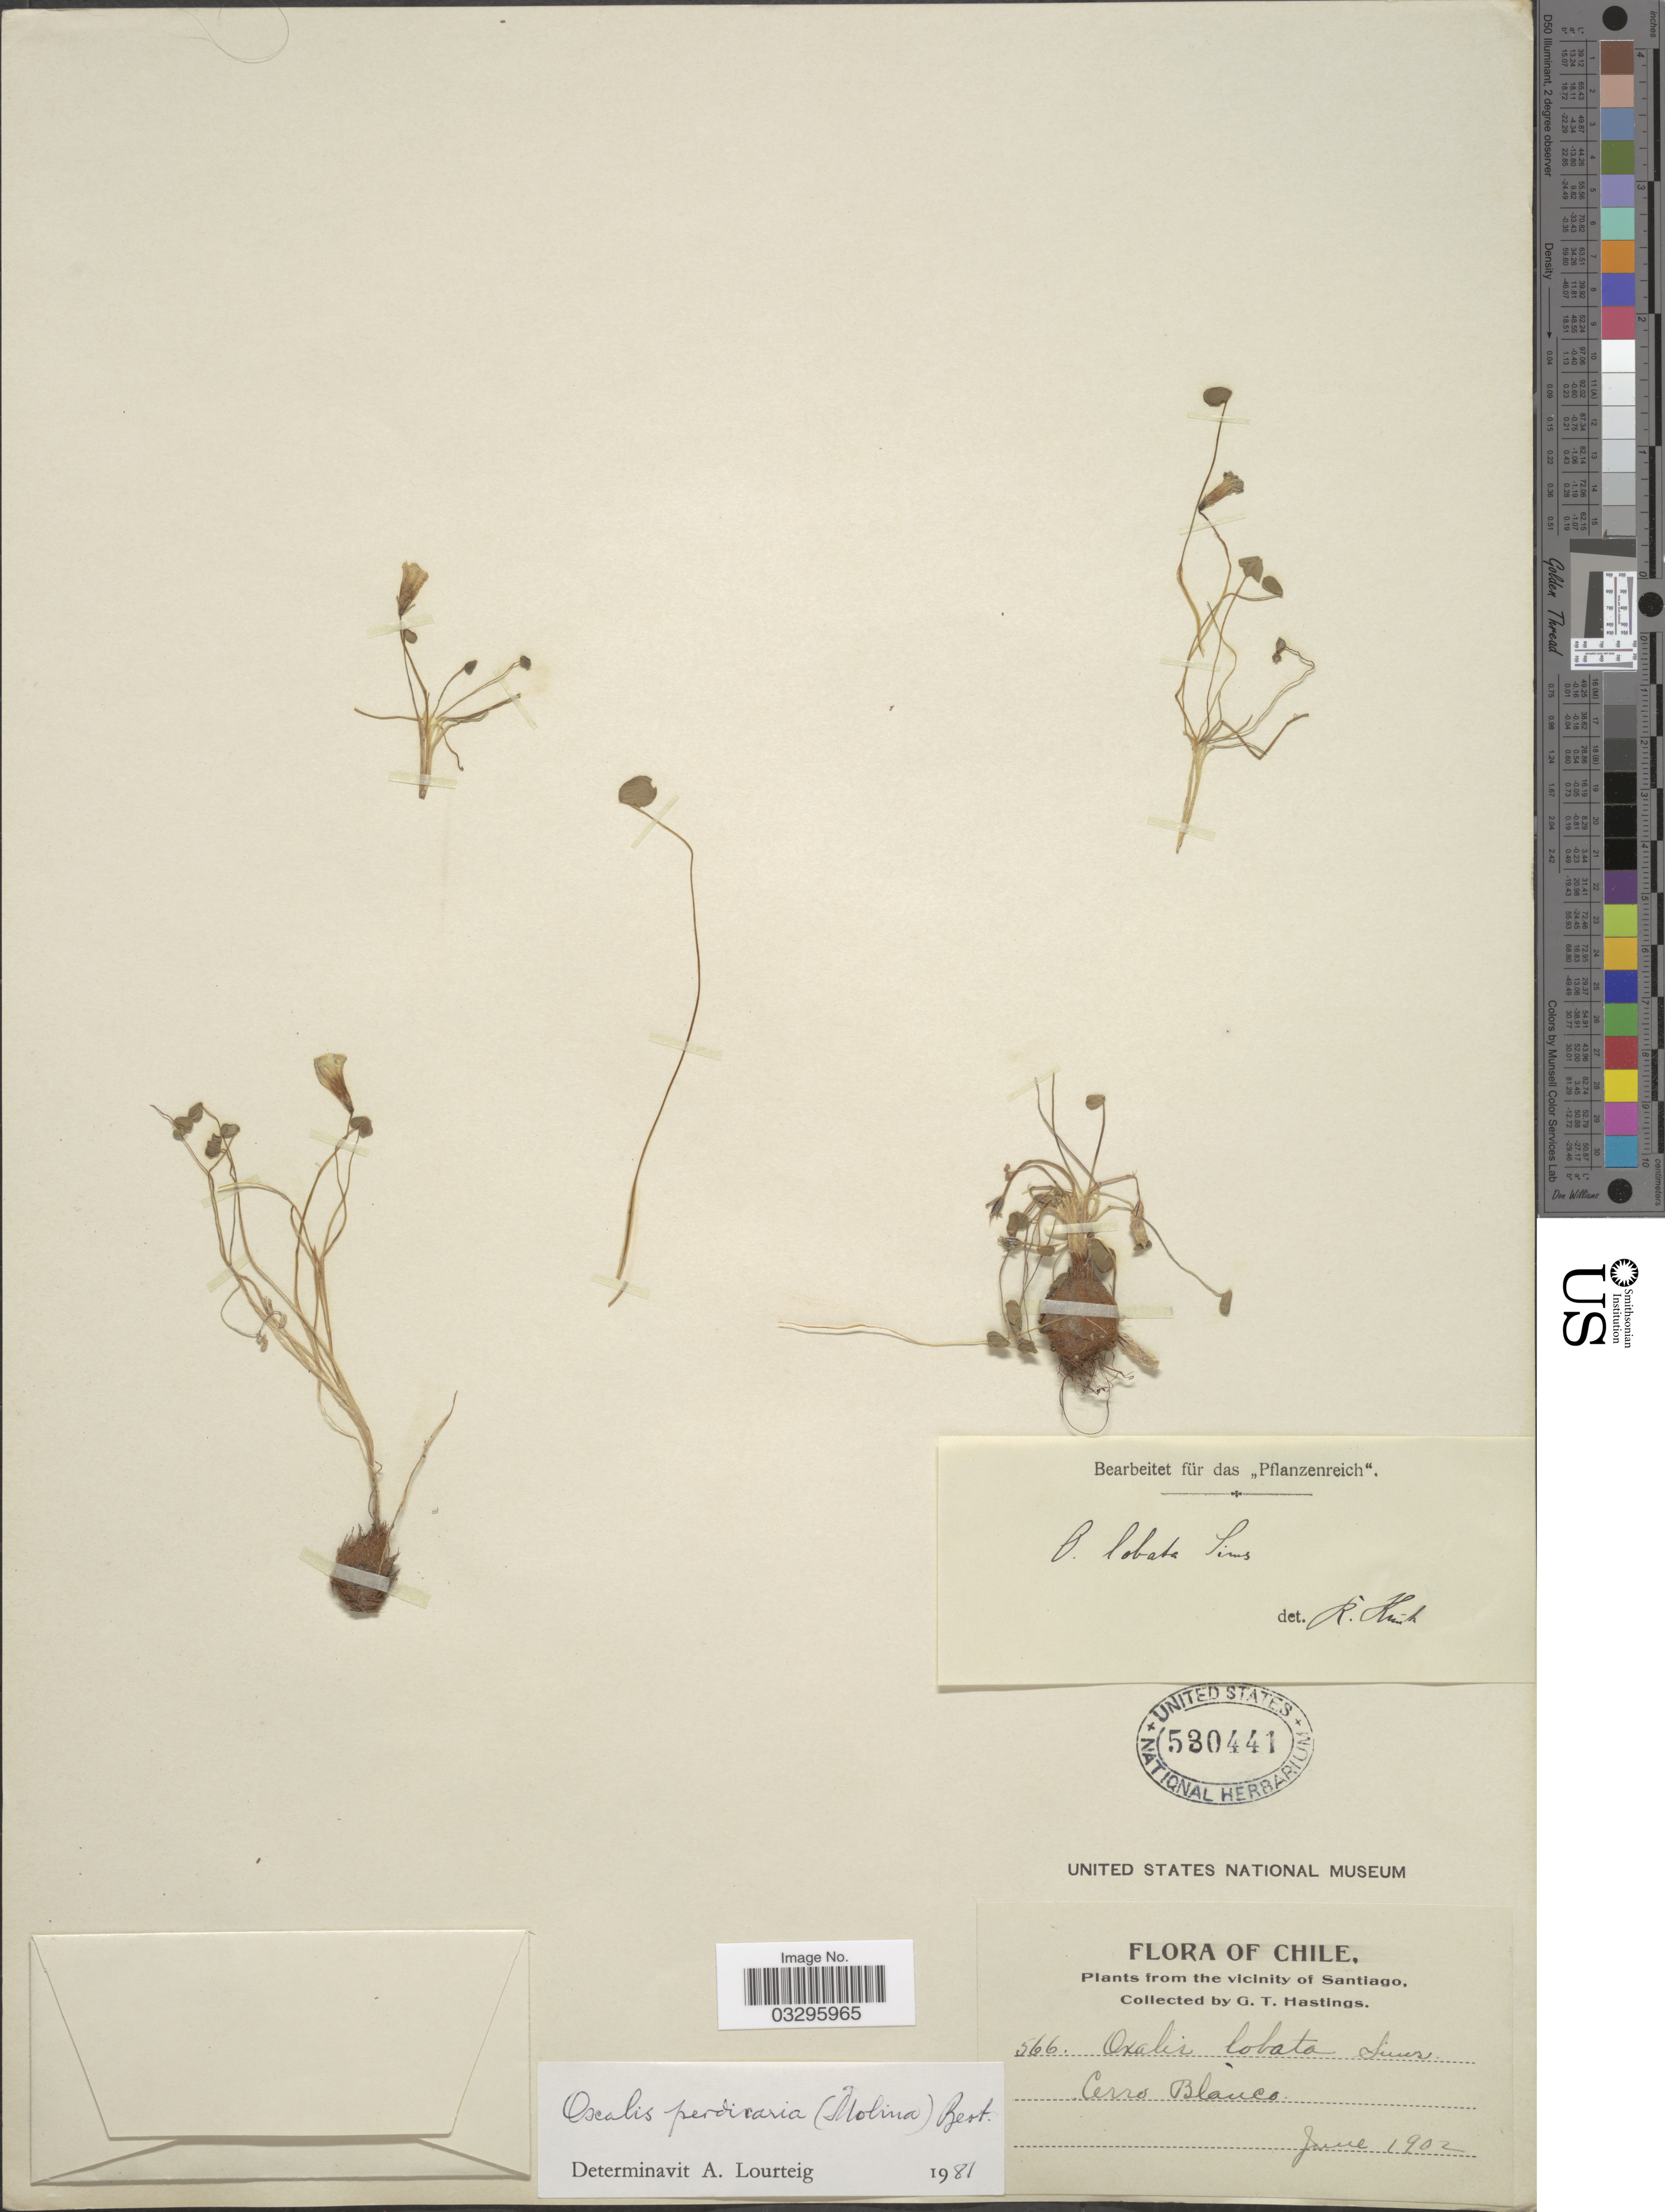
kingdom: Plantae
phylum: Tracheophyta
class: Magnoliopsida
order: Oxalidales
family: Oxalidaceae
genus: Oxalis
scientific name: Oxalis perdicaria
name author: (Molina) Bertero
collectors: G. Hastings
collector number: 566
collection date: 1902-06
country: Chile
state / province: Región Metropolitana (RM)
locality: The vicinity of Santiago. Cerro Blanco.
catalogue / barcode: US 530441